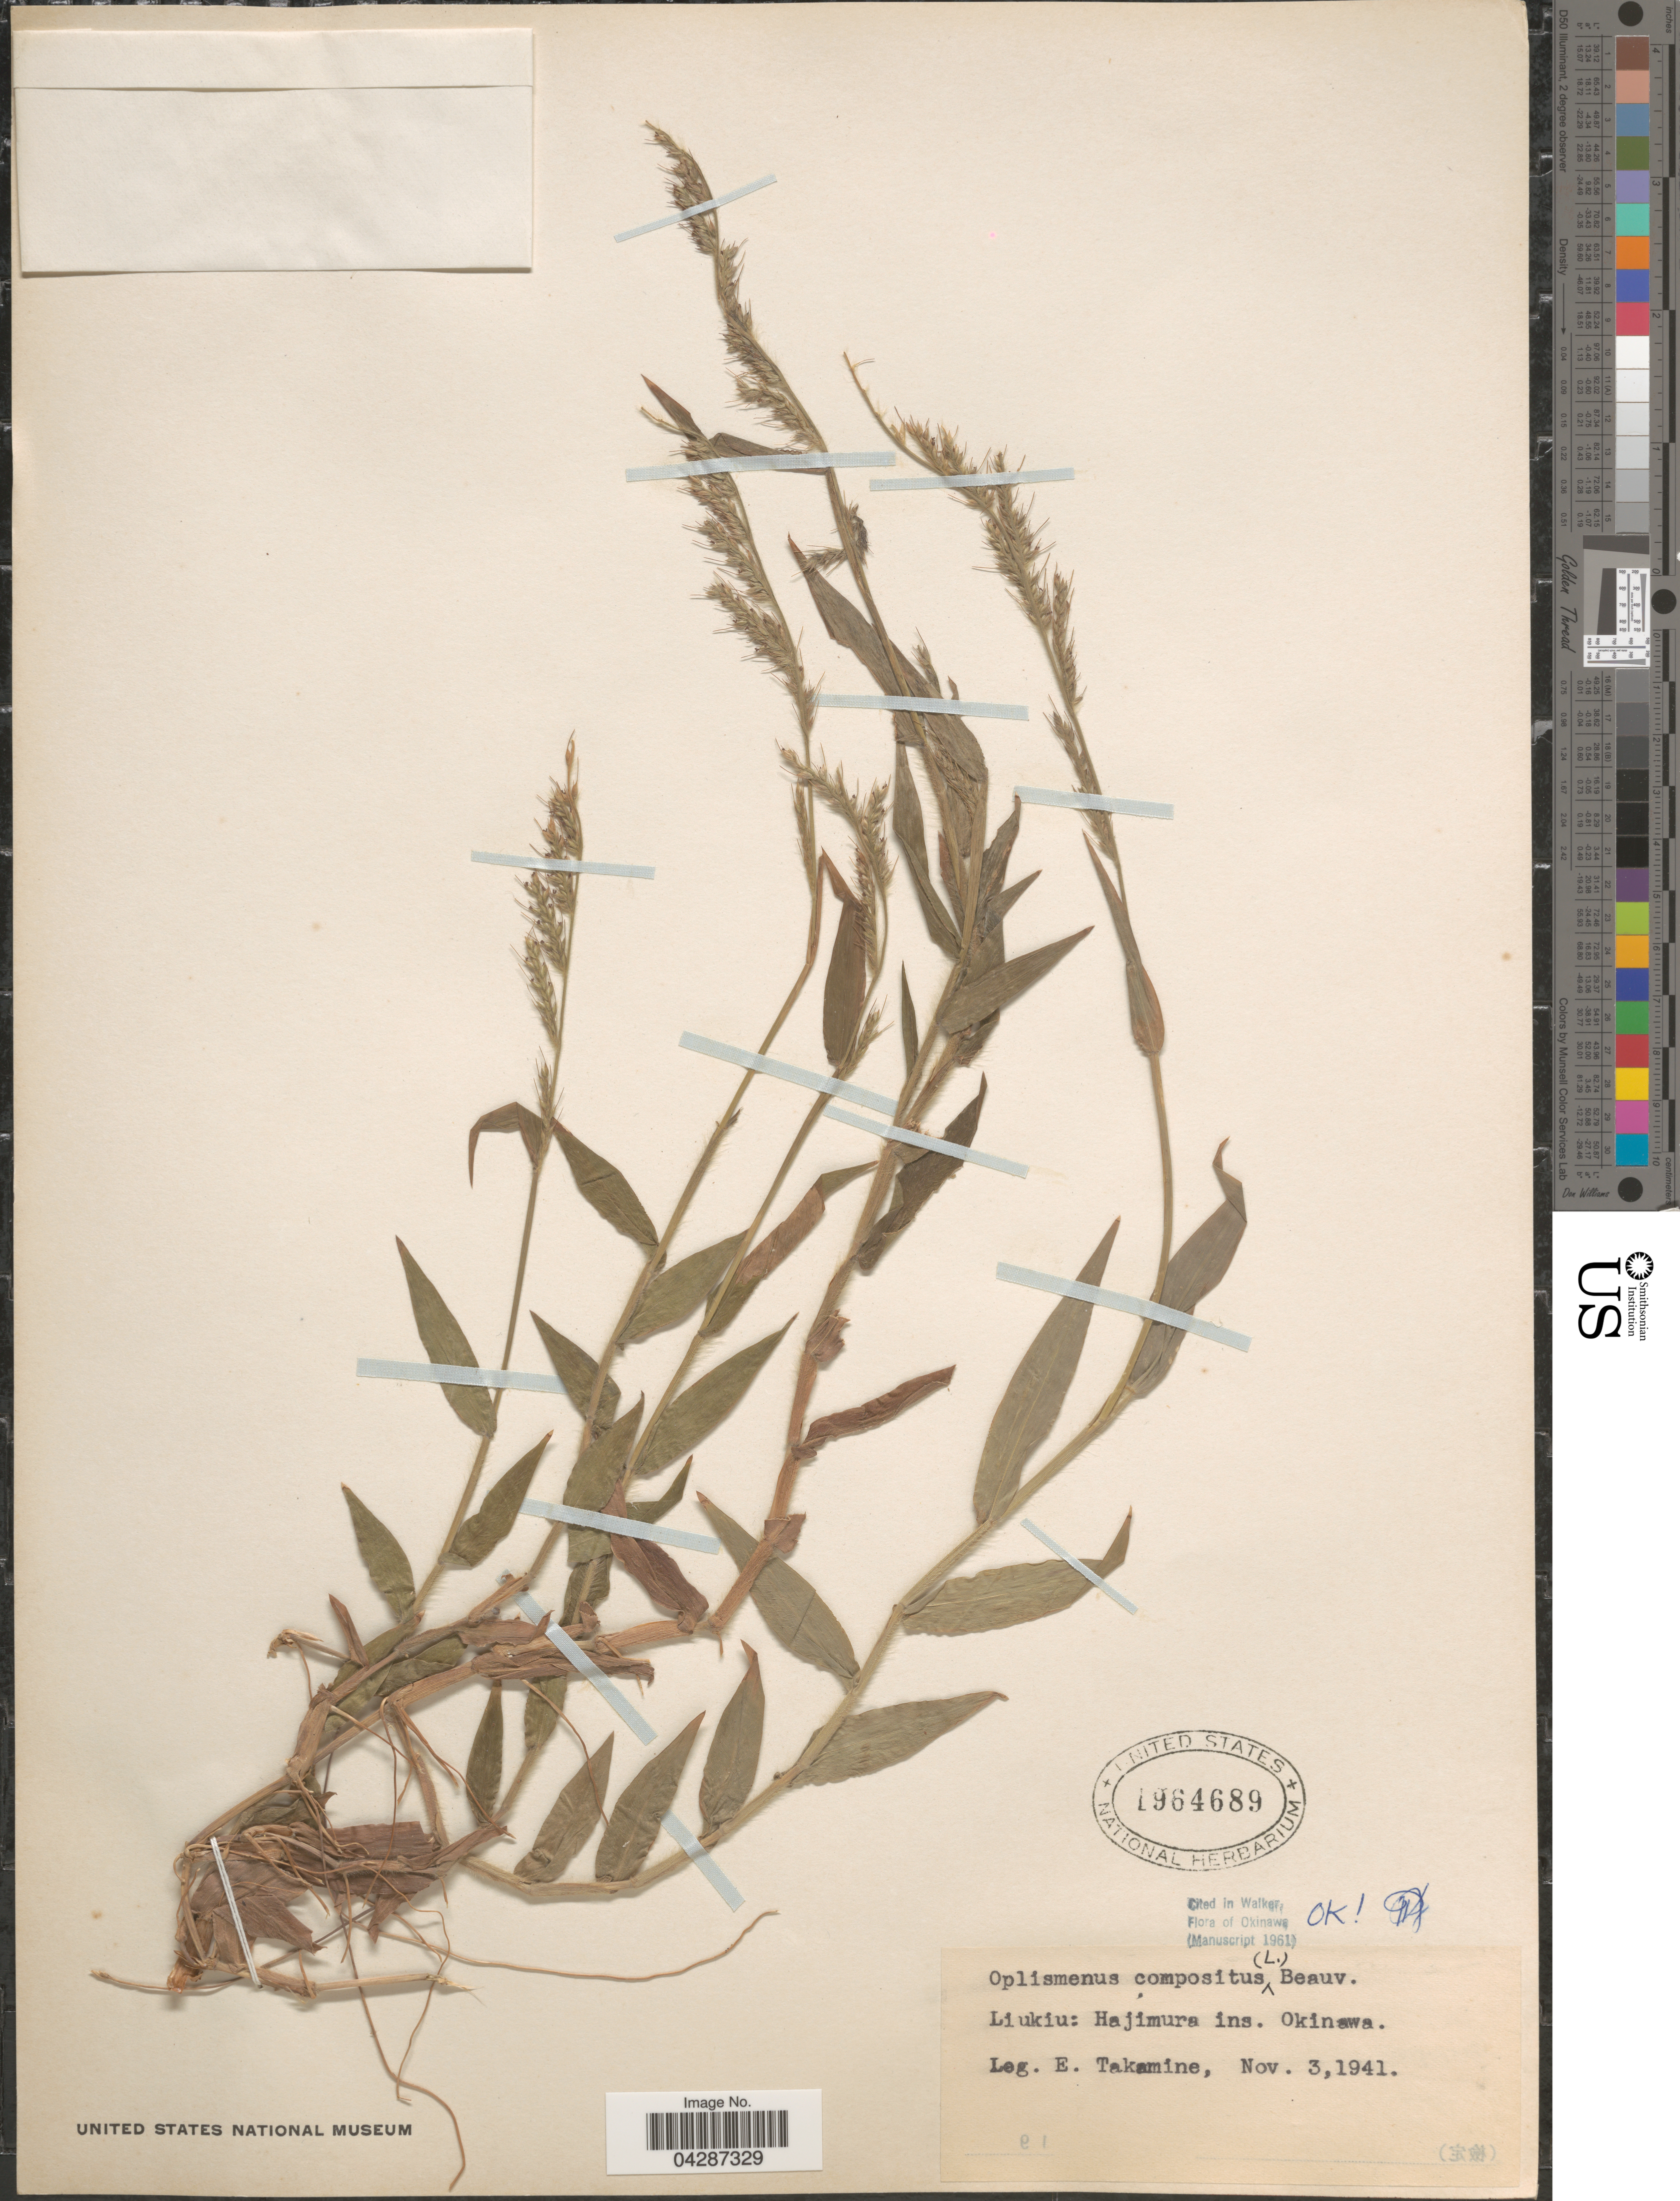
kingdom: Plantae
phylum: Tracheophyta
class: Liliopsida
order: Poales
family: Poaceae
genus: Oplismenus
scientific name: Oplismenus compositus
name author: (L.) P. Beauv.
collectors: E. Takamine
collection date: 1941-11-03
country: Japan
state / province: Okinawa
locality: Liukiu: Hajimura ins. Okinawa.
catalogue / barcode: US 1964689